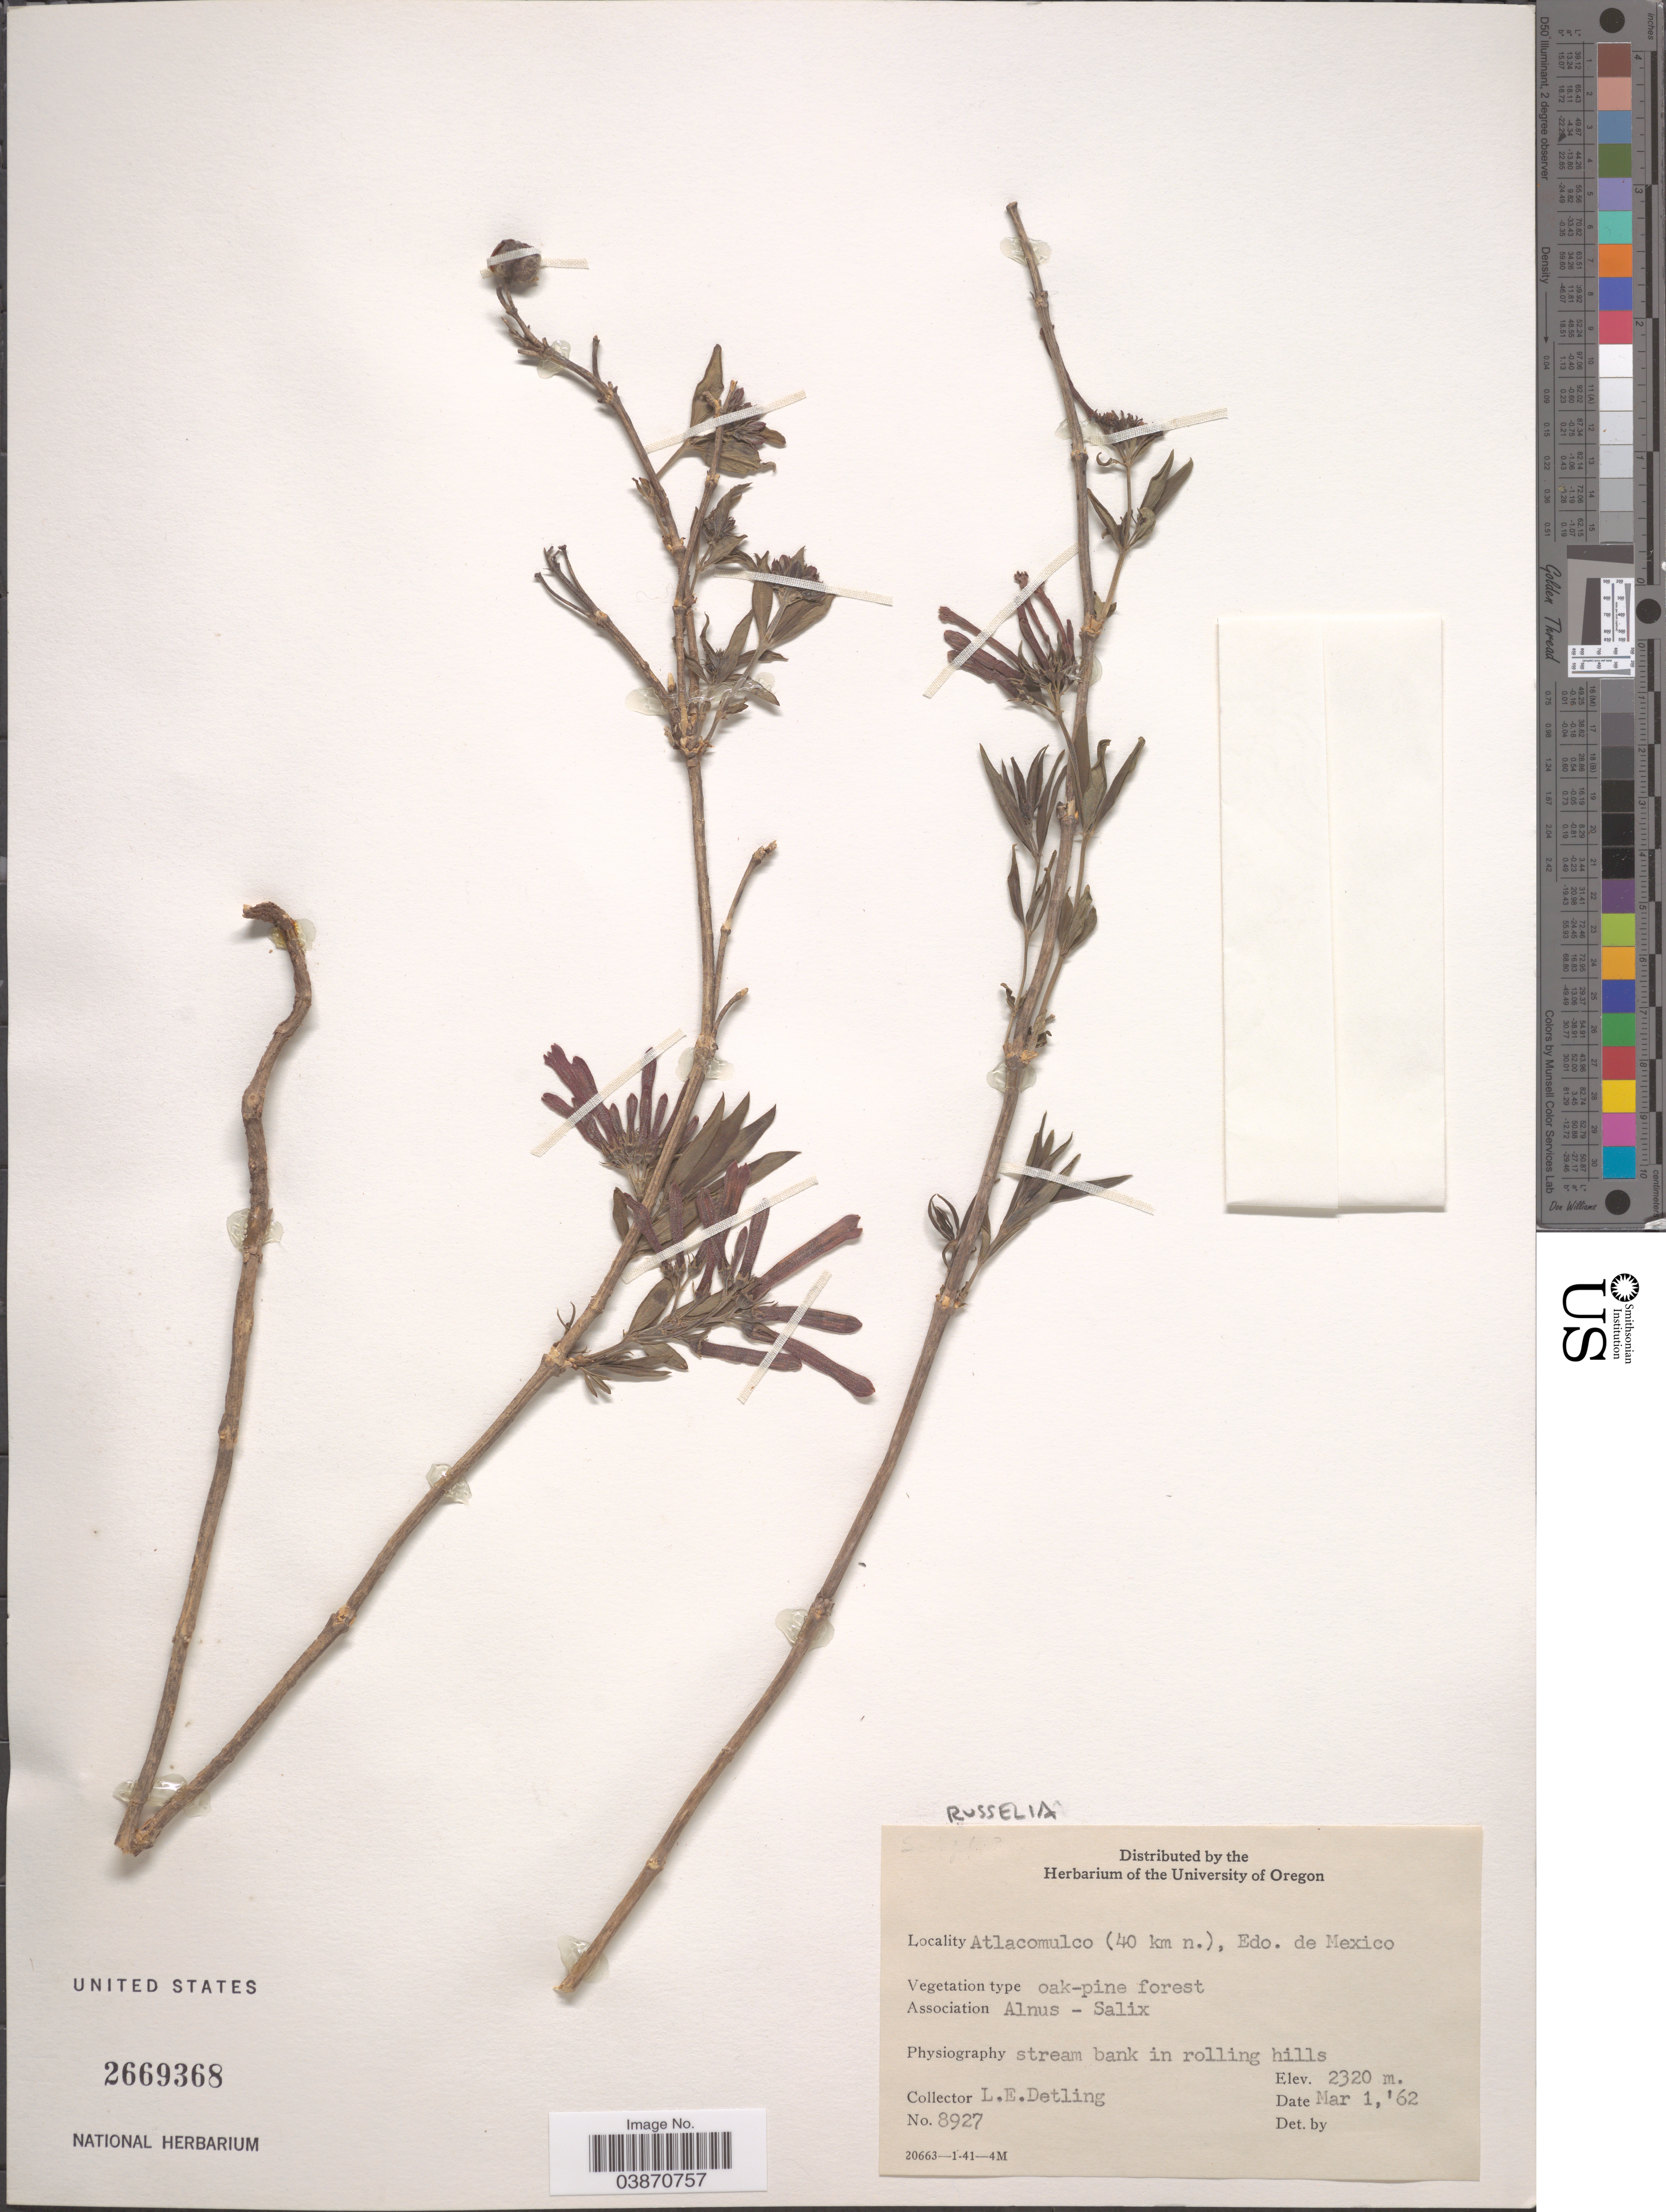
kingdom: Plantae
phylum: Tracheophyta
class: Magnoliopsida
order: Lamiales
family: Plantaginaceae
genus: Russelia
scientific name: Russelia sp.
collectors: L. E. Detling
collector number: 8927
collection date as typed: Transcribed d/m/y: 1/3/62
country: Mexico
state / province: México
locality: Atlacomulco (40 km n.), Edo. de Mexico.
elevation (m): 2320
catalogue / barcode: US 2669368